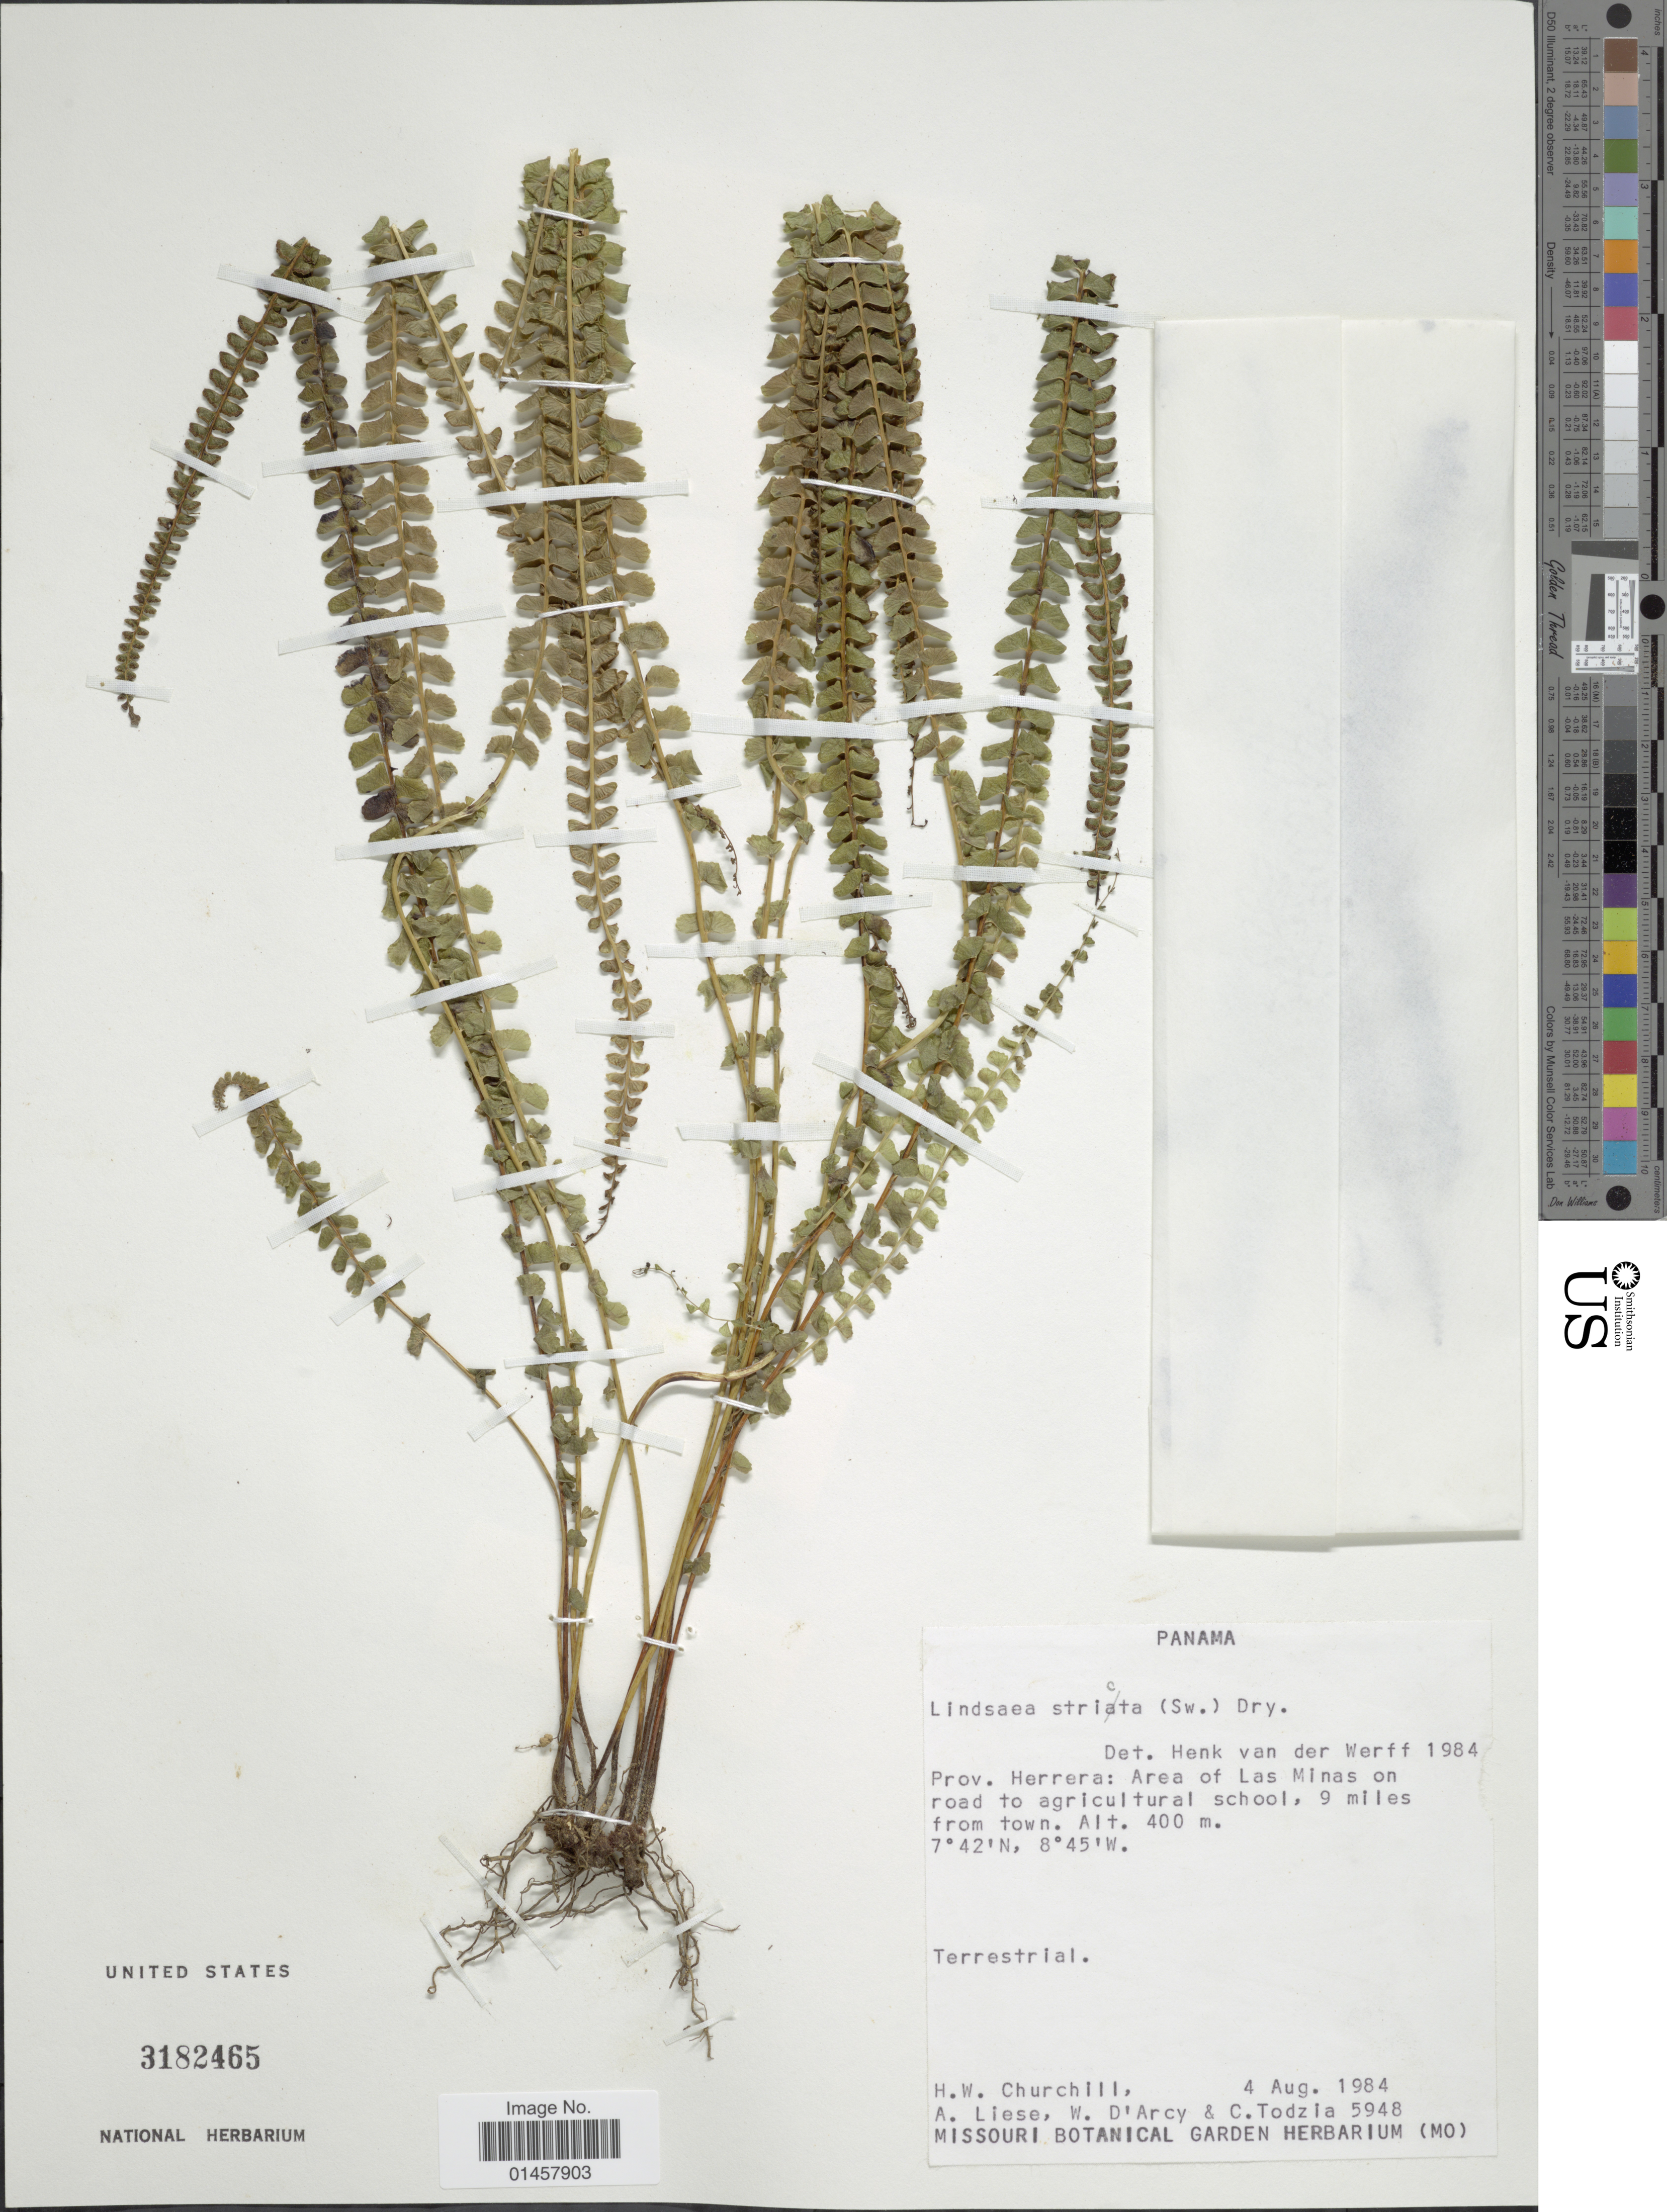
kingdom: Plantae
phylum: Tracheophyta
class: Polypodiopsida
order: Polypodiales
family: Lindsaeaceae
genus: Lindsaea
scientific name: Lindsaea stricta f. stricta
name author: (Sw.) Dryand.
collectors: H. Churchill, A. Liese, W. G. D'Arcy & C. A. Todzia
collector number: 5948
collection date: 1984-08-04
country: Panama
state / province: Herrera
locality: Prov. Herrera: Area of Las Minas on road to Agricultural school, 9miles from town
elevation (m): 400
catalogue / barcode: US 3182465